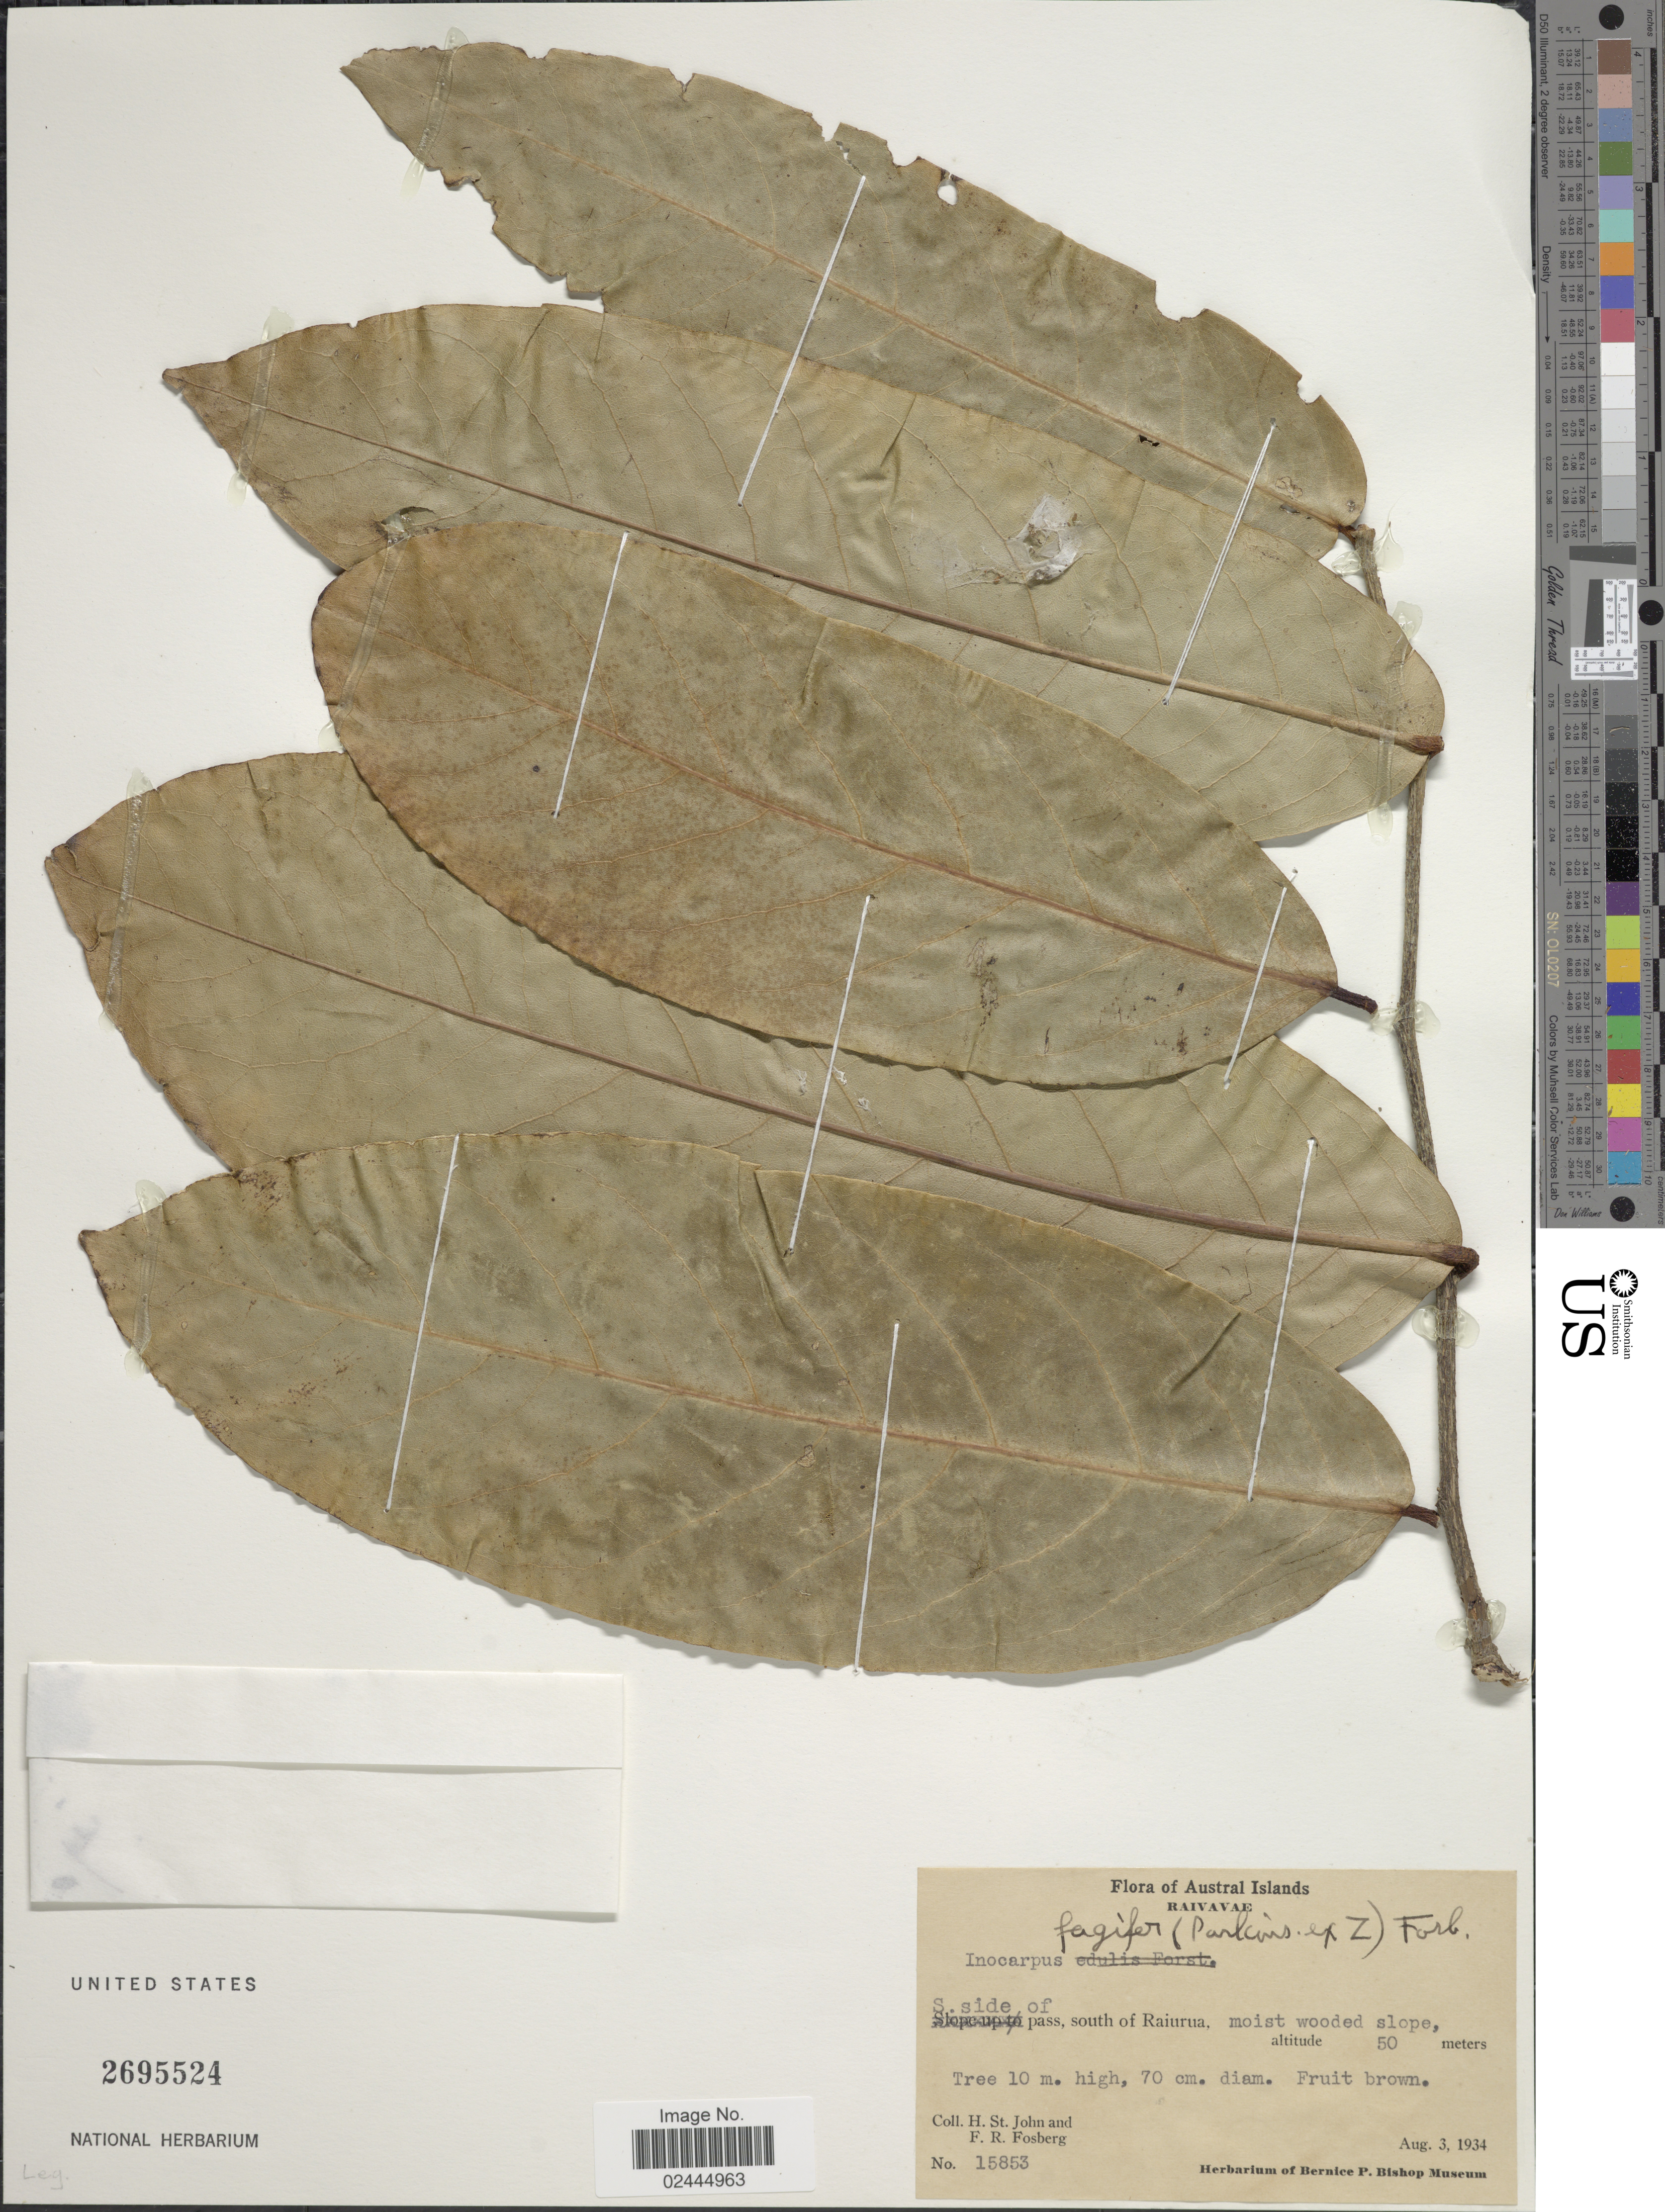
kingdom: Plantae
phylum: Tracheophyta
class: Magnoliopsida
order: Fabales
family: Fabaceae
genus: Inocarpus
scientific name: Inocarpus fagifer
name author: (Parkinson) Fosberg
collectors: H. St. John & F. R. Fosberg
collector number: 15853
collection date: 1934-08-03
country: French Polynesia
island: Raivavae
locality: Austral Islands, Raivavae. S. side of pass, south of Raiurua, moist wooded slope.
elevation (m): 50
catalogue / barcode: US 2695524